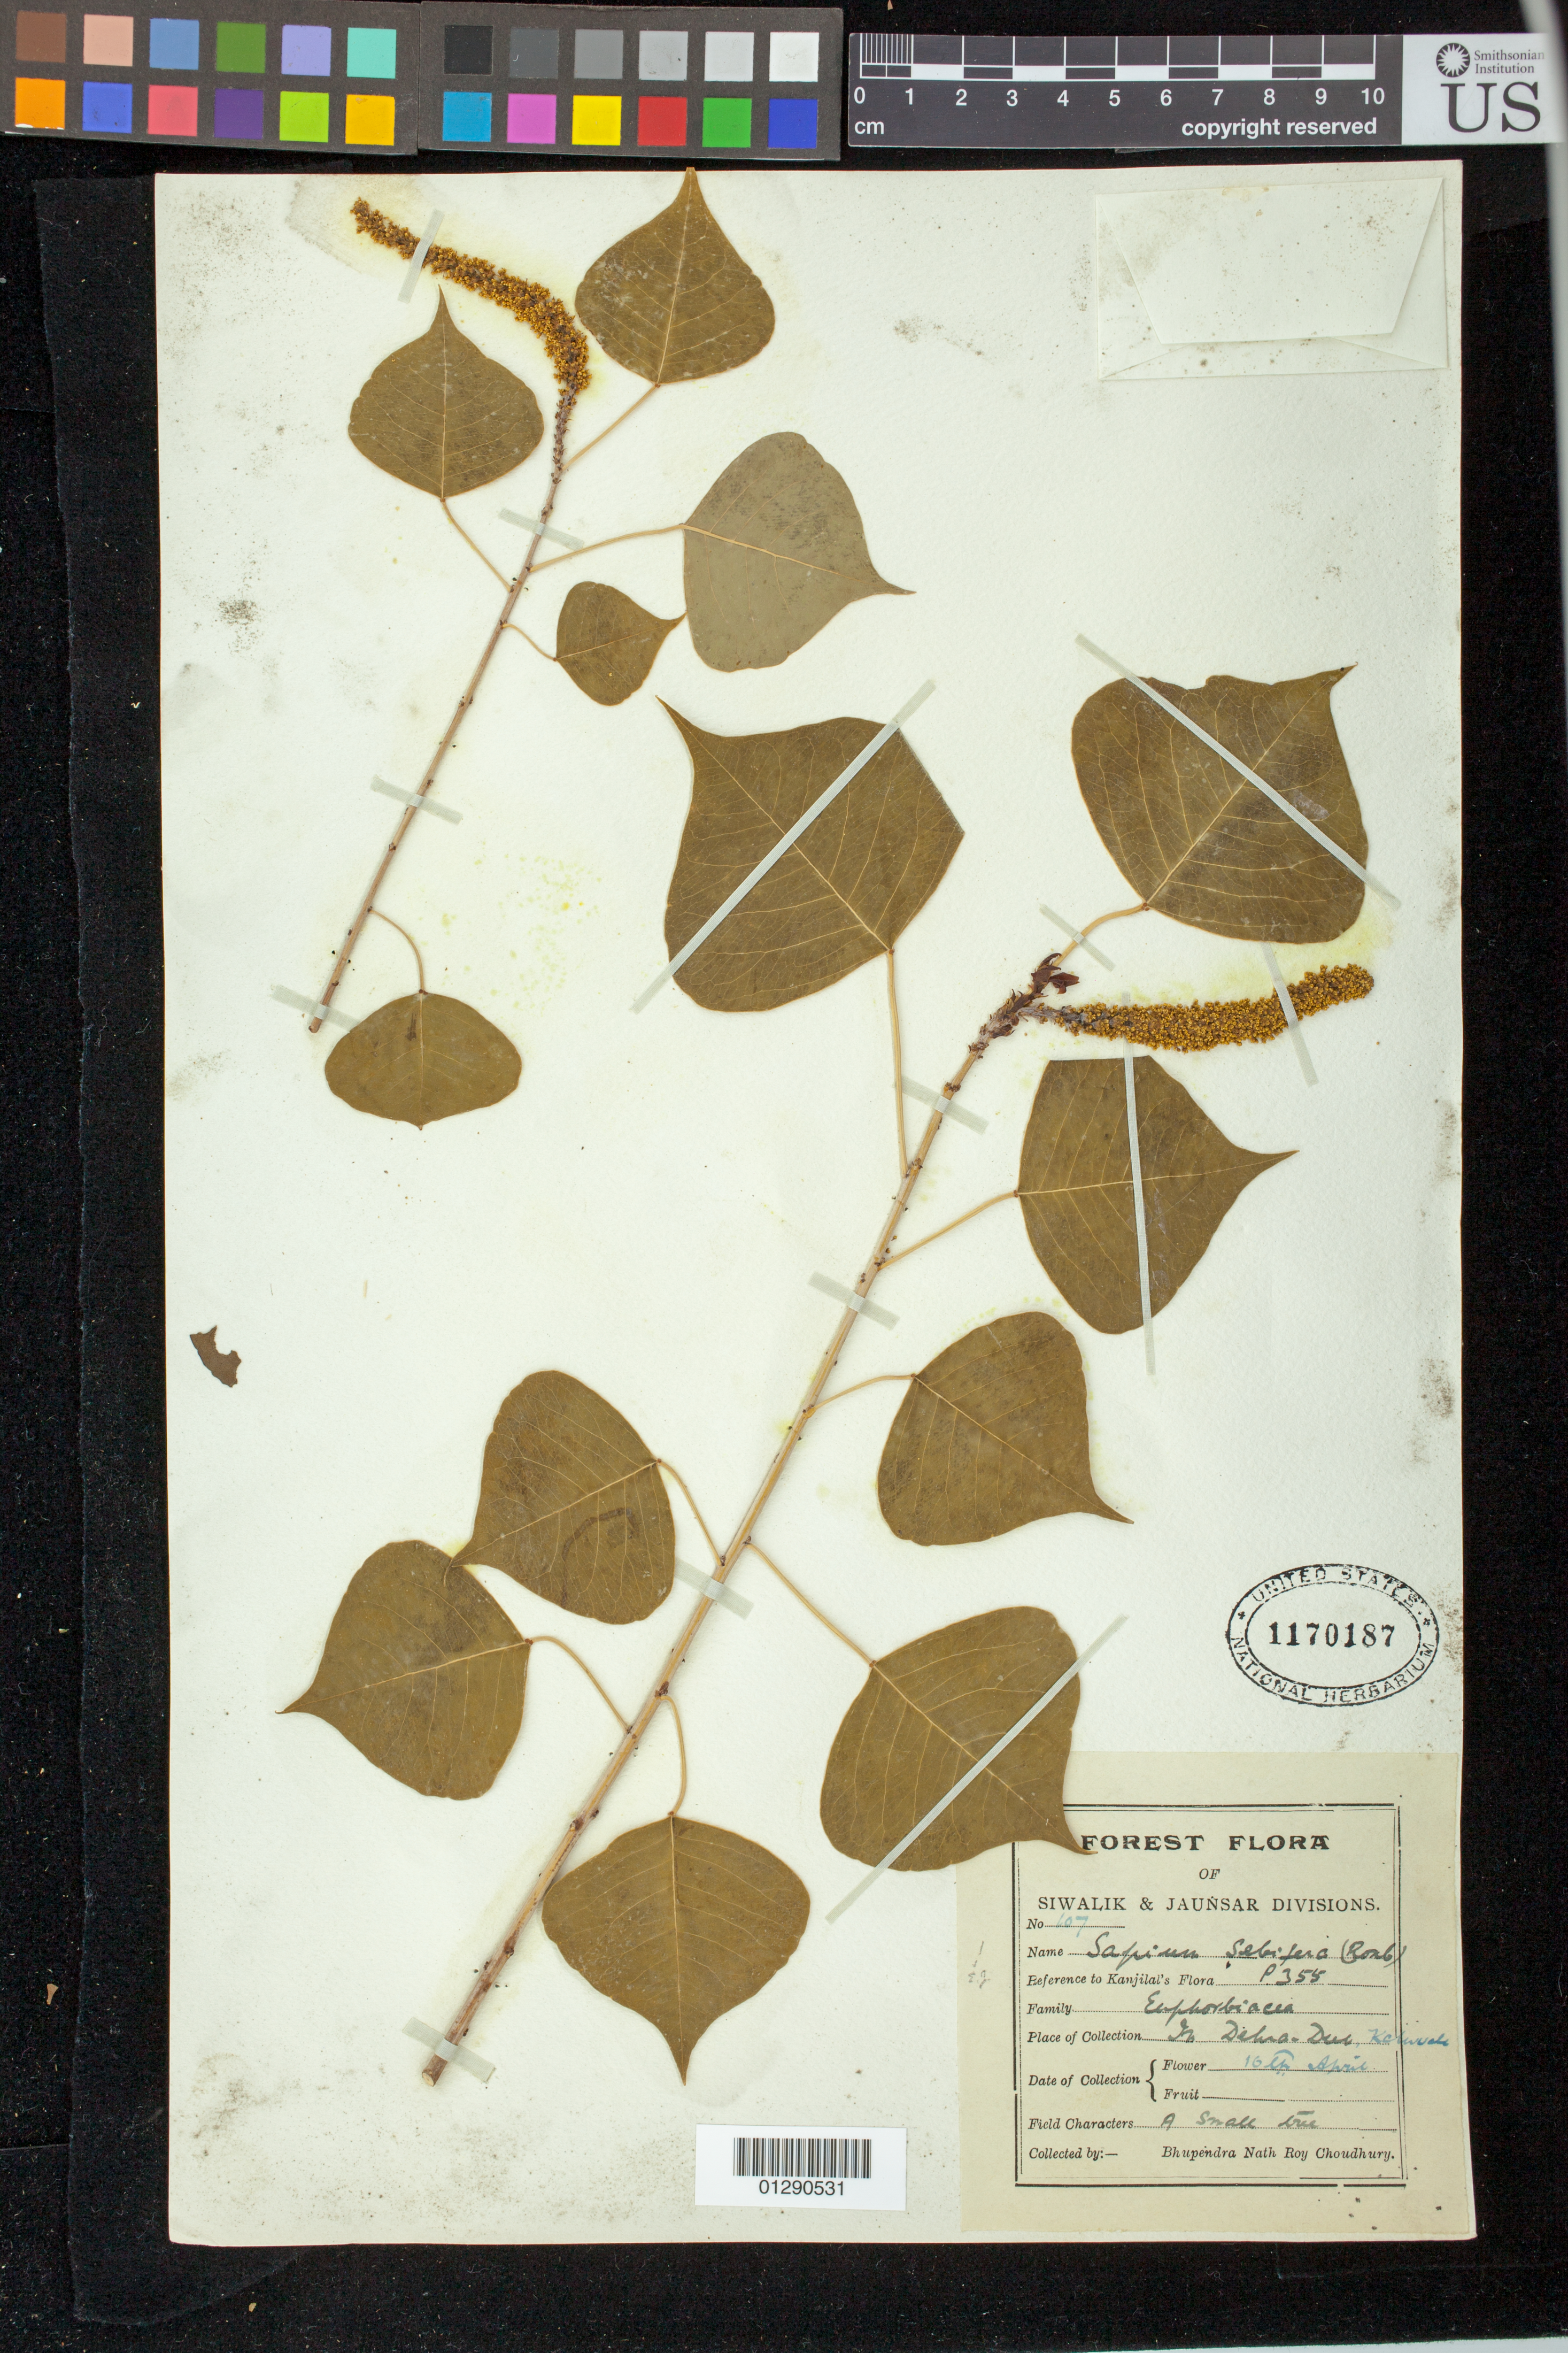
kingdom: Plantae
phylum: Tracheophyta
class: Magnoliopsida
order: Malpighiales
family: Euphorbiaceae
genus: Sapium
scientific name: Sapium sebiferum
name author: (L.) Roxb.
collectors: B. Choudhury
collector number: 107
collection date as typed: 04 16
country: India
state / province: Rajasthan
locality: Dehra-Dun, Keliwala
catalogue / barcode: US 1170187